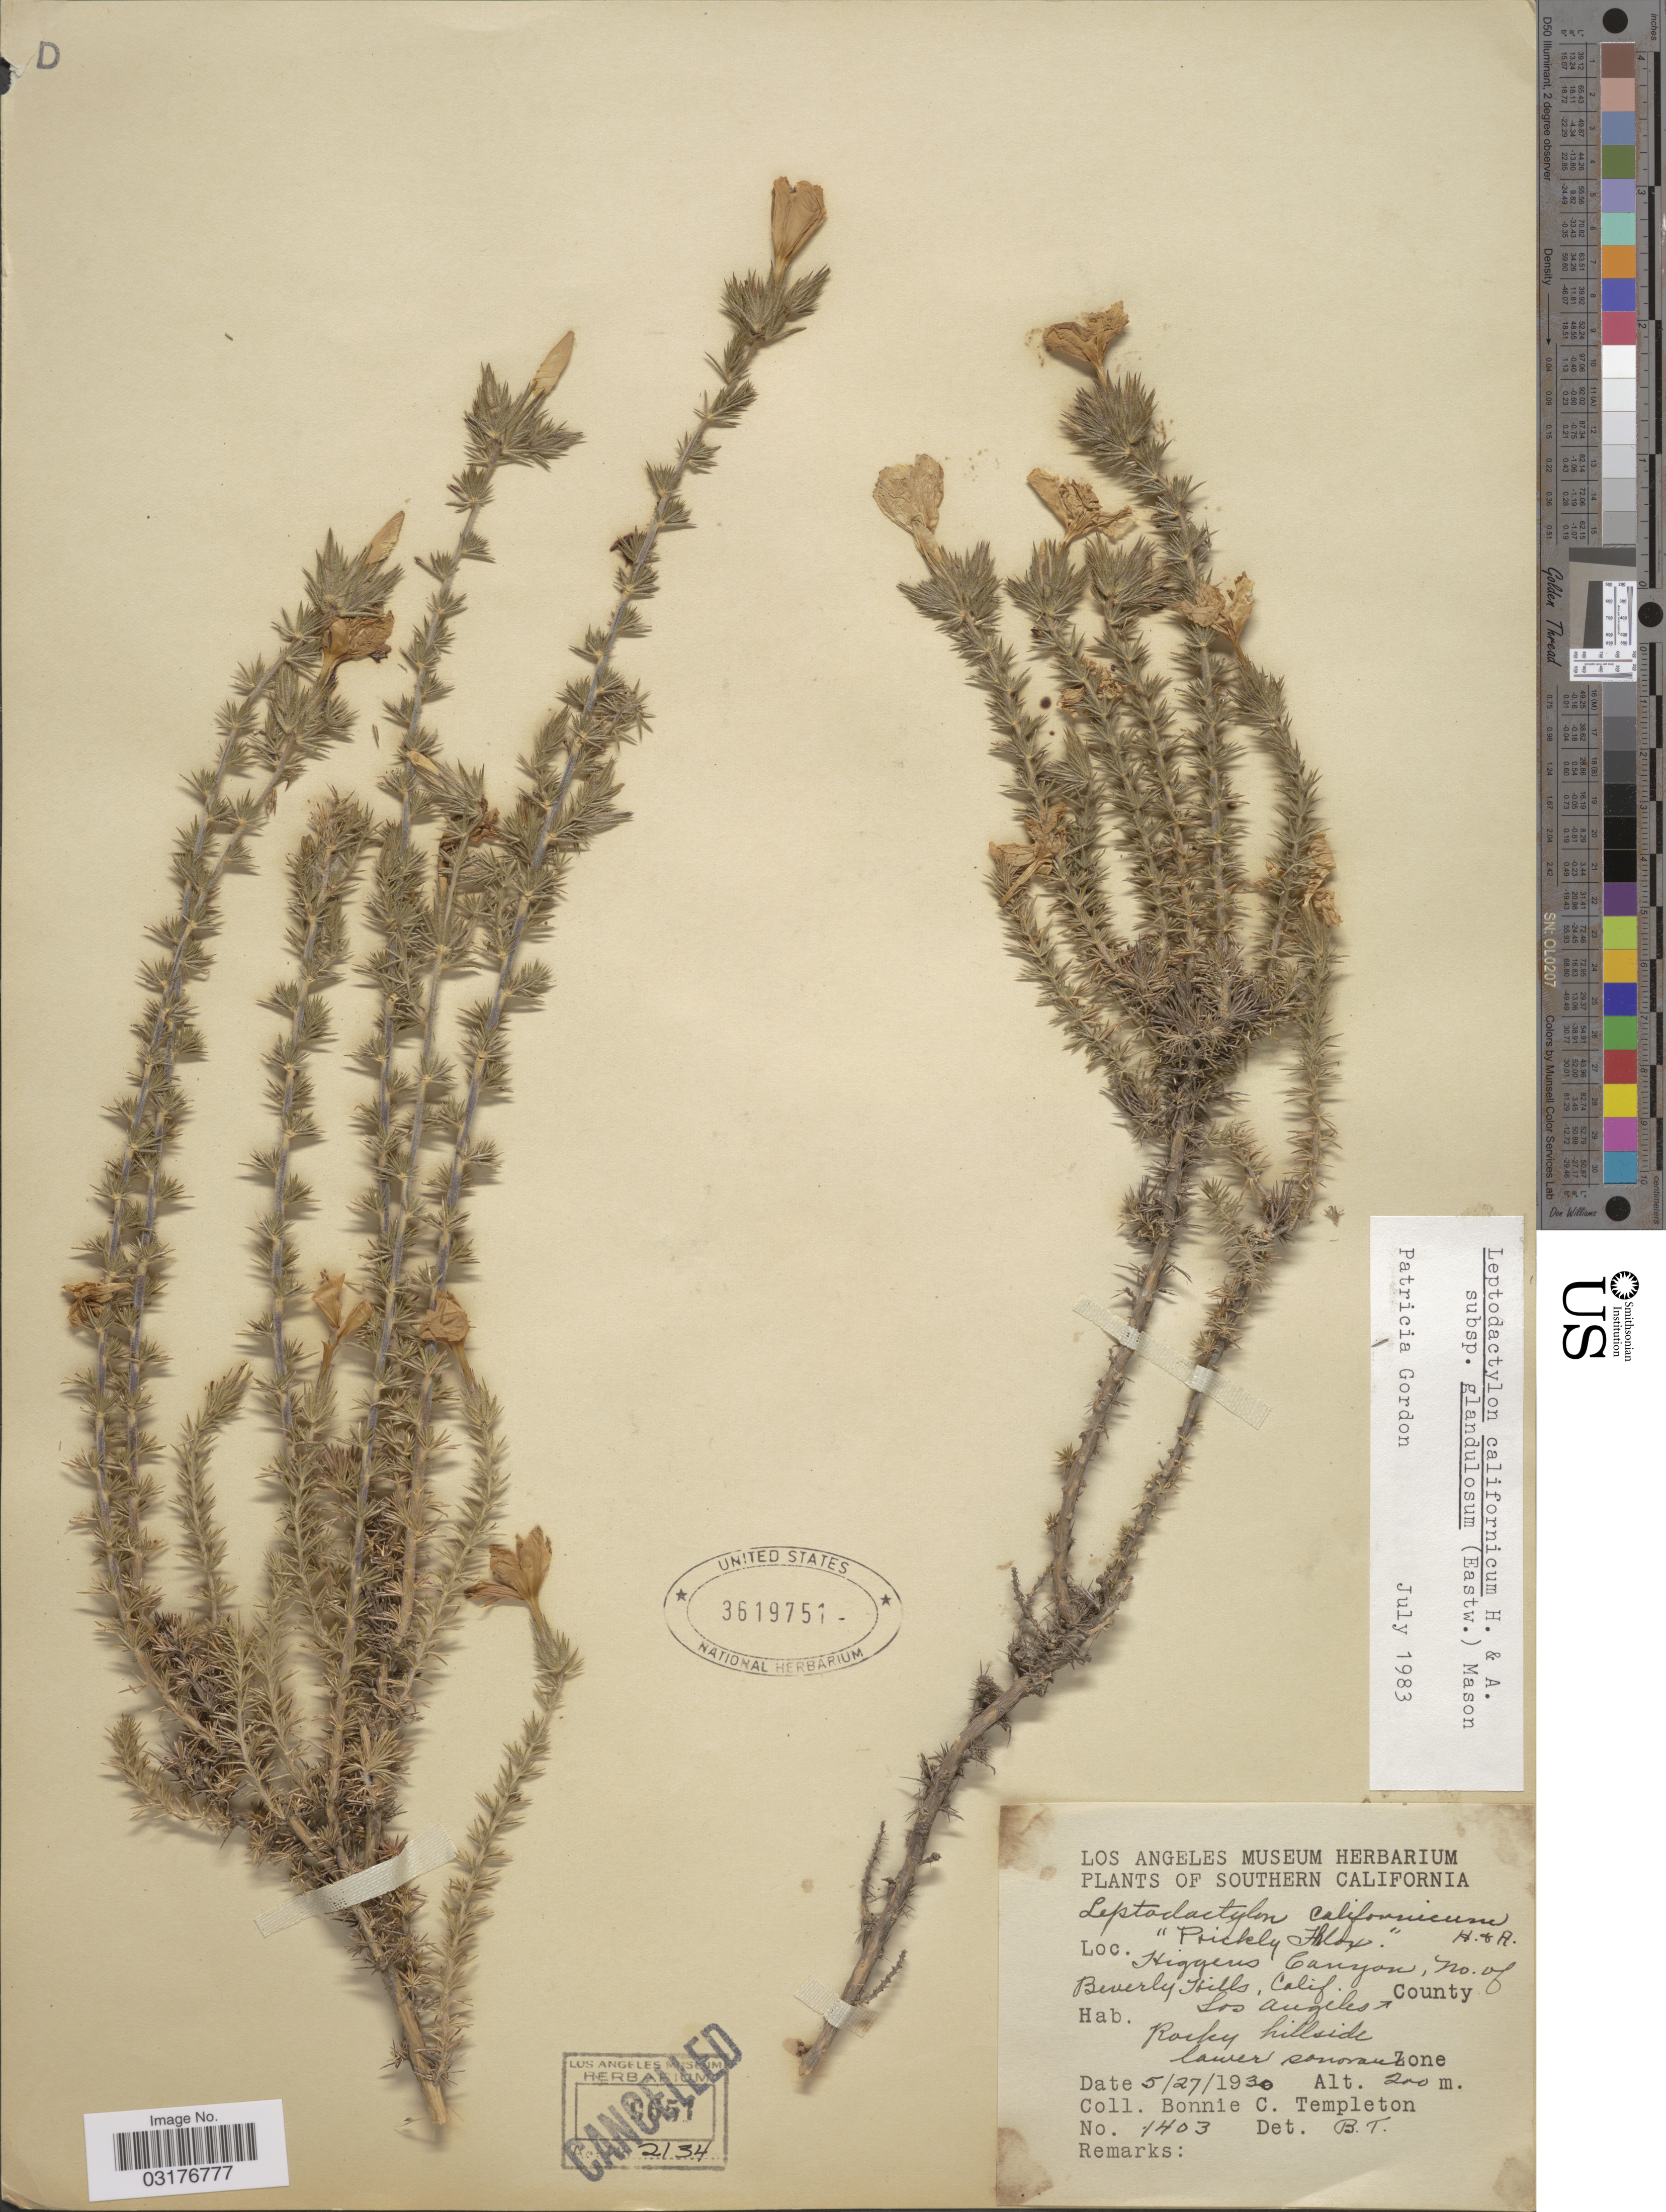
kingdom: Plantae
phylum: Tracheophyta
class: Magnoliopsida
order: Ericales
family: Polemoniaceae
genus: Linanthus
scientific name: Linanthus californicus subsp. glandulosus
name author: (Eastw.) J.M. Porter & R. Patt.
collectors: B. Templeton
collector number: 1403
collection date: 1930-05-27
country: United States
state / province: California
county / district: Los Angeles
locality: Southern California. Higgens Canyon, no. of Beverly Hills. Los Angels County. Lower sonoran Zone.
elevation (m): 200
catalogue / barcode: US 3619751